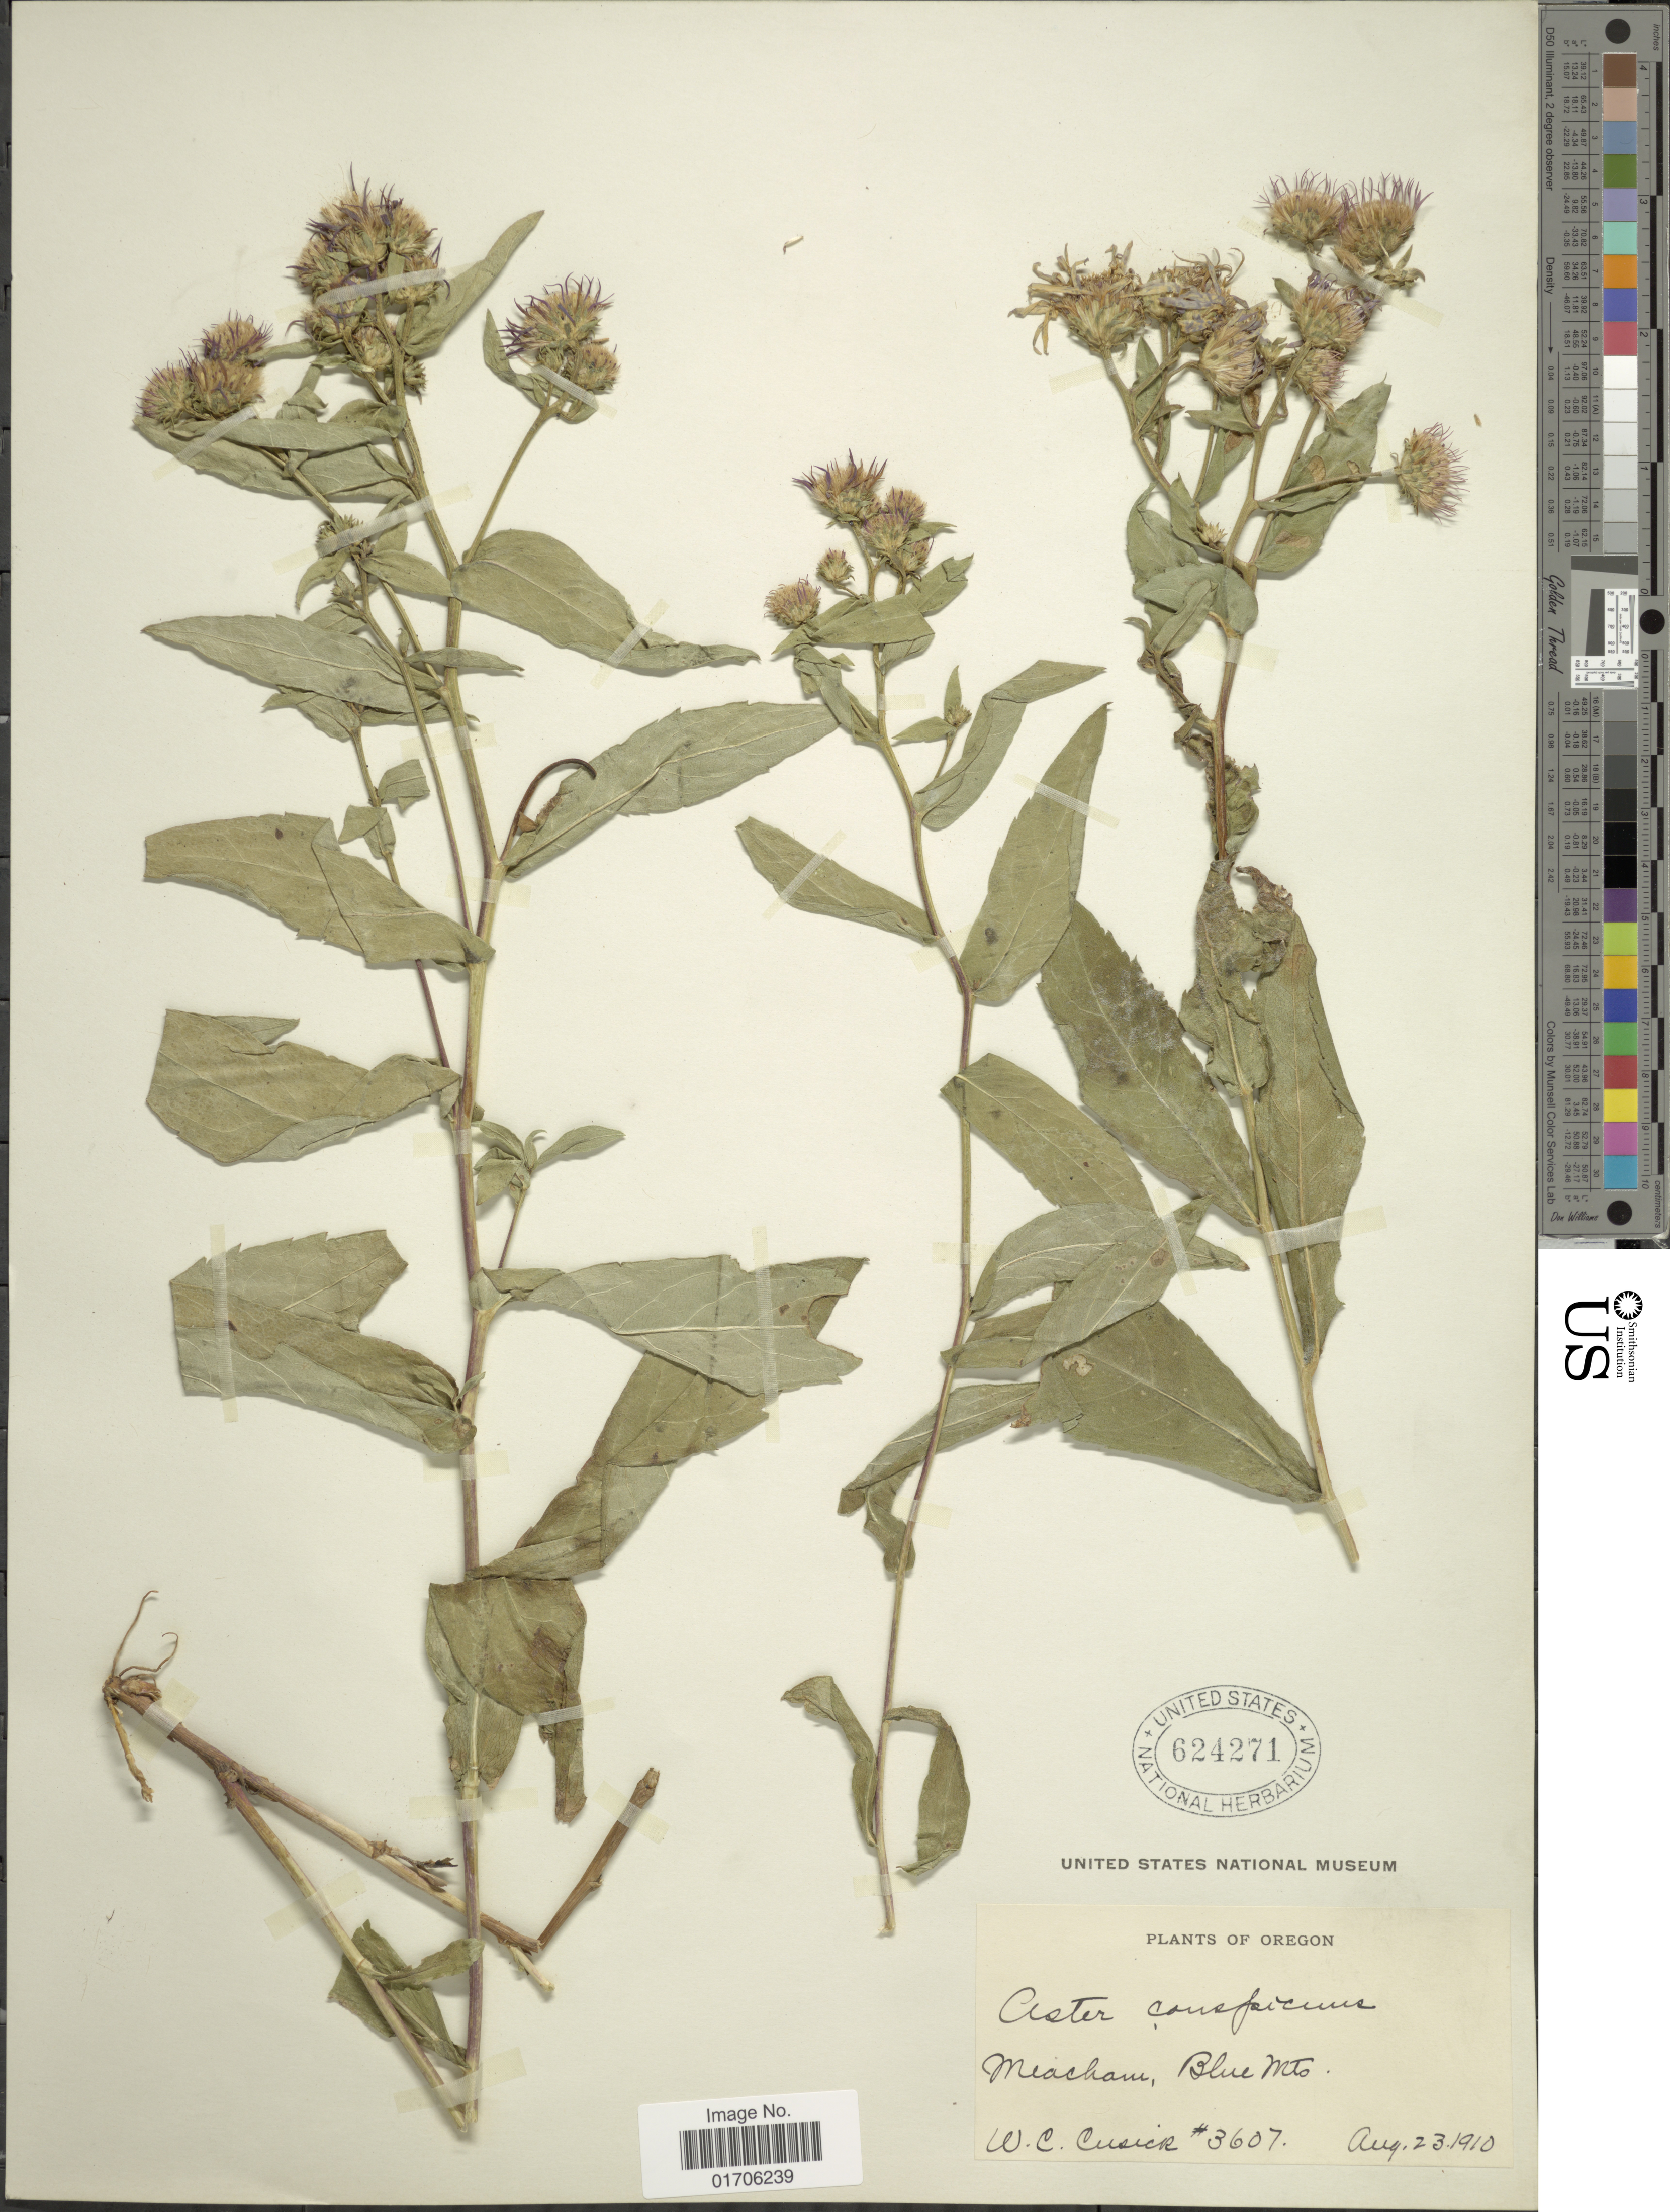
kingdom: Plantae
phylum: Tracheophyta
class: Magnoliopsida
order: Asterales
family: Asteraceae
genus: Eurybia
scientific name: Eurybia conspicua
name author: (Lindl.) G.L. Nesom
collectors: W. C. Cusick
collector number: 3607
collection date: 1910-08-23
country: United States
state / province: Oregon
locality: Oregon. Meacham, Blue Mts.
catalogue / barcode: US 624271